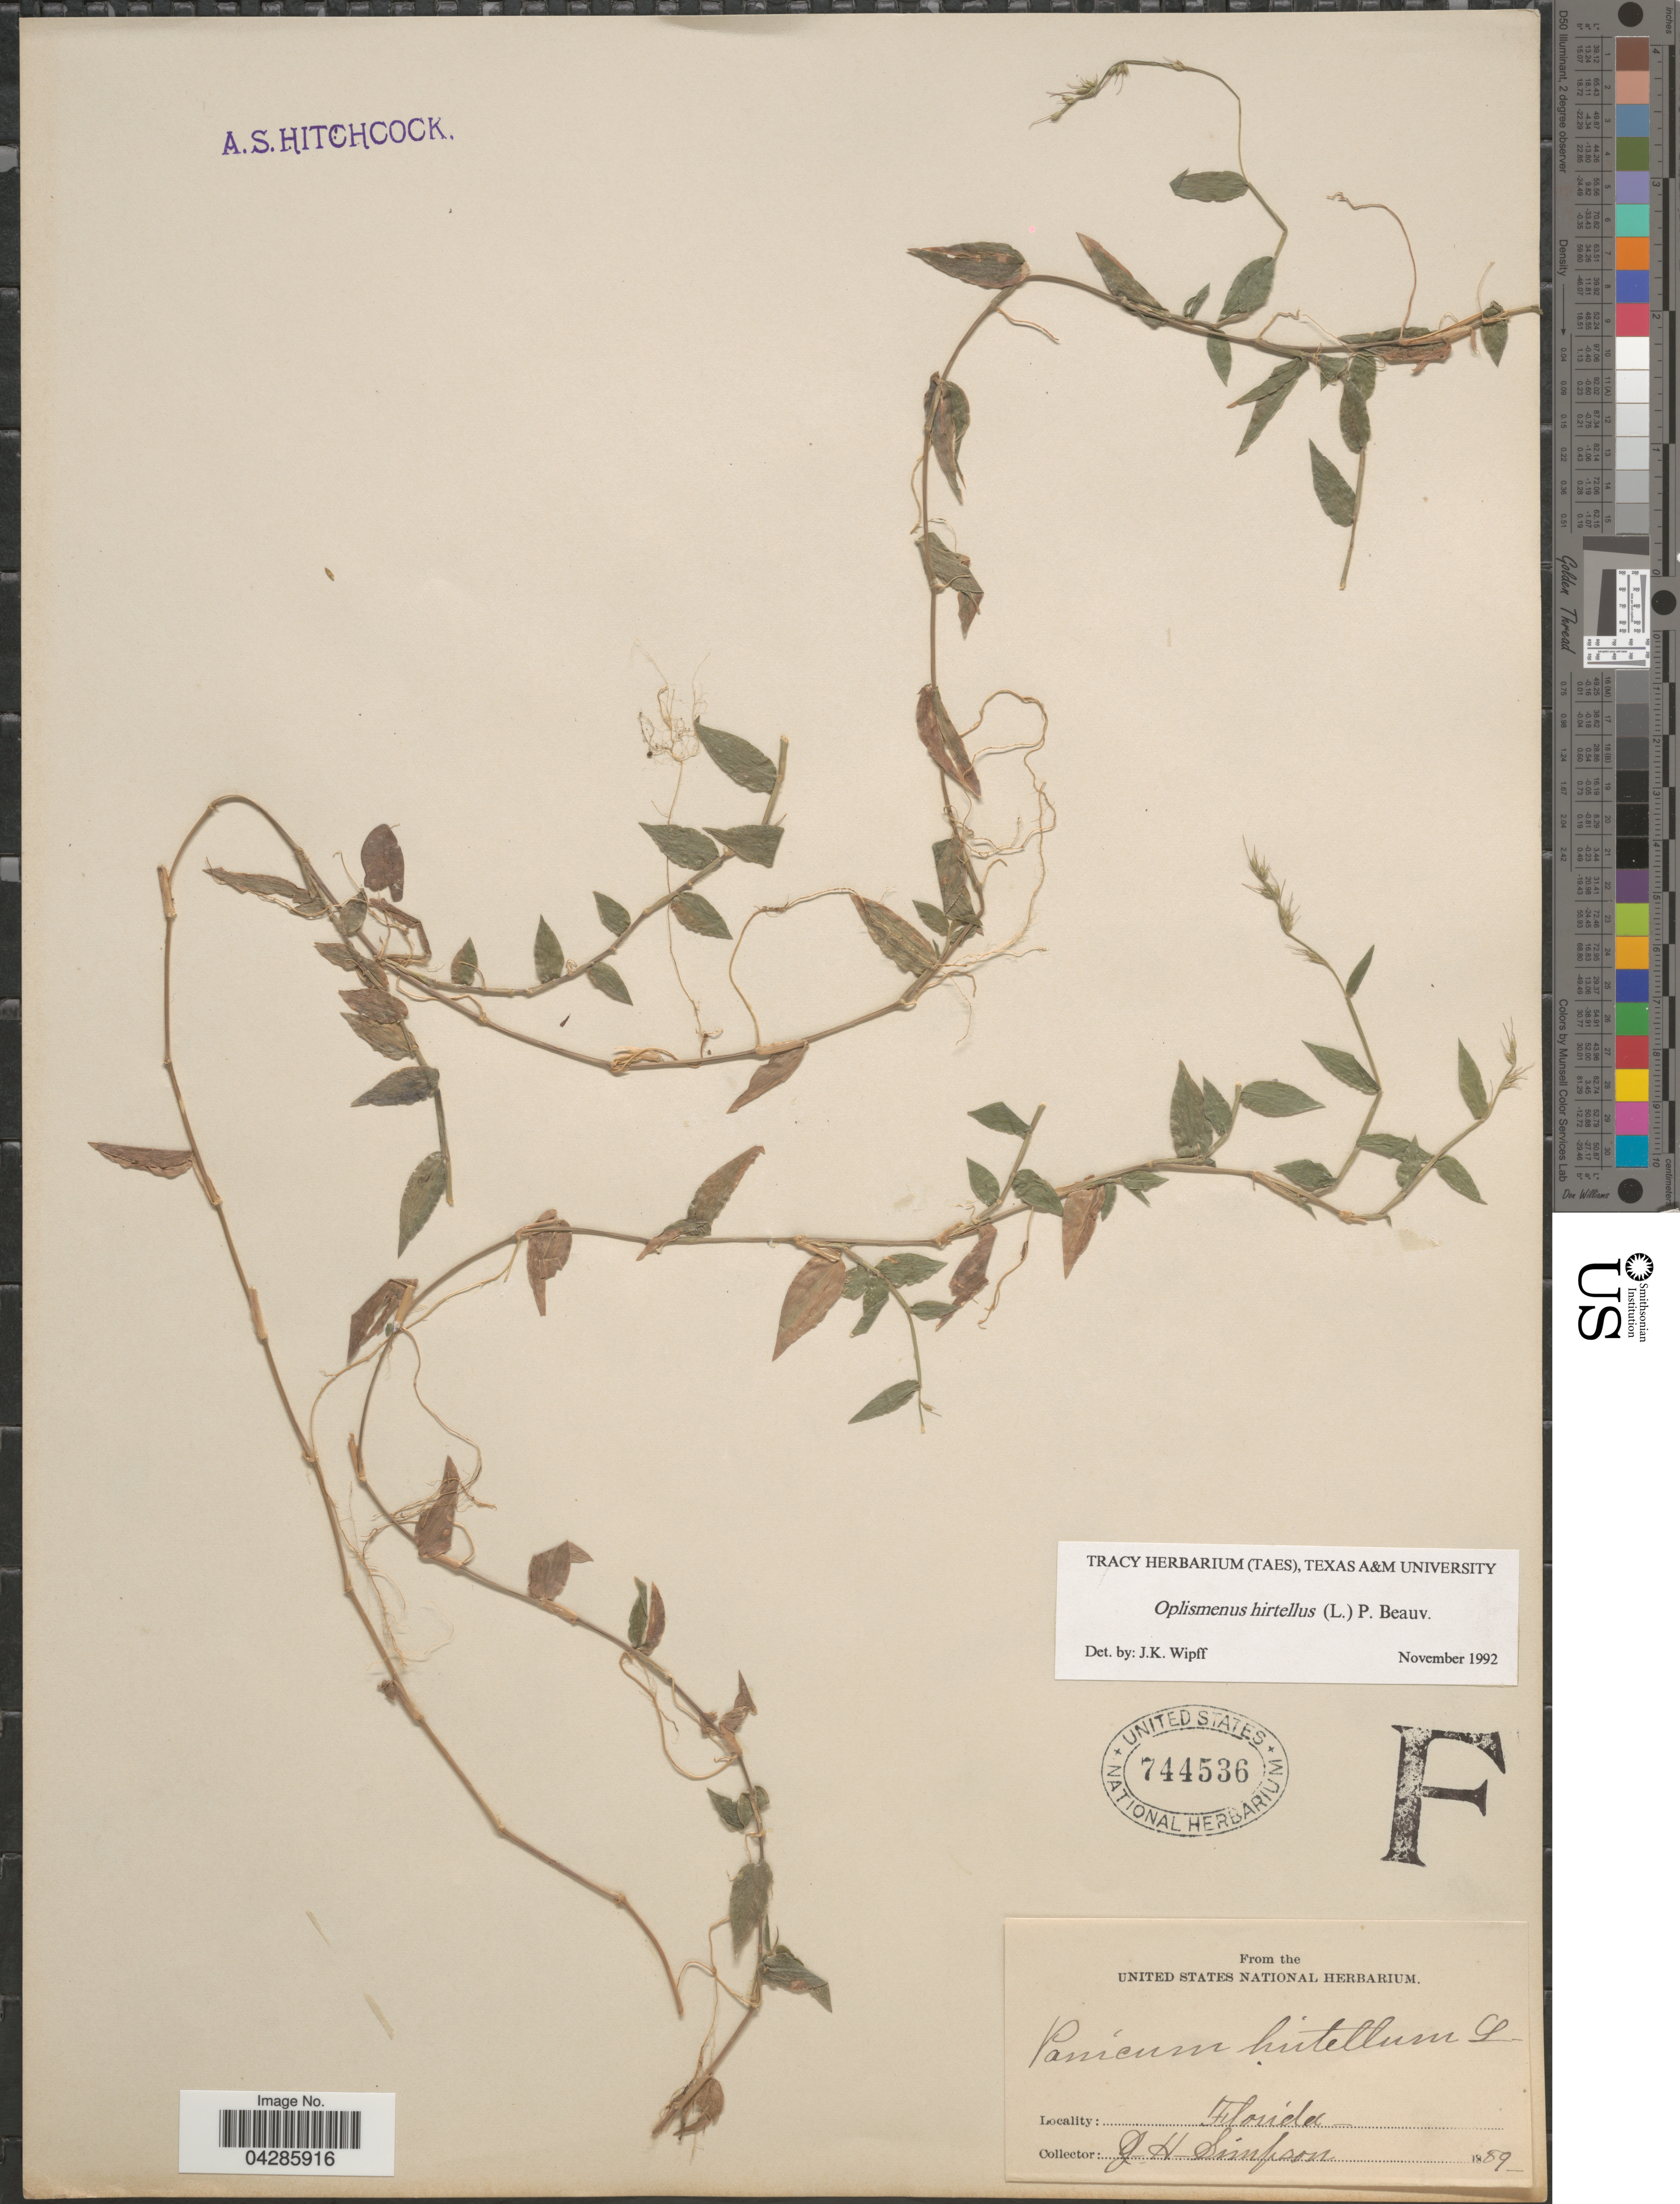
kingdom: Plantae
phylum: Tracheophyta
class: Liliopsida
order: Poales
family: Poaceae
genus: Oplismenus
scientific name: Oplismenus hirtellus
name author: (L.) P. Beauv.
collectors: J. H. Simpson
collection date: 1889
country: United States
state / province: Florida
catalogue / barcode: US 744536